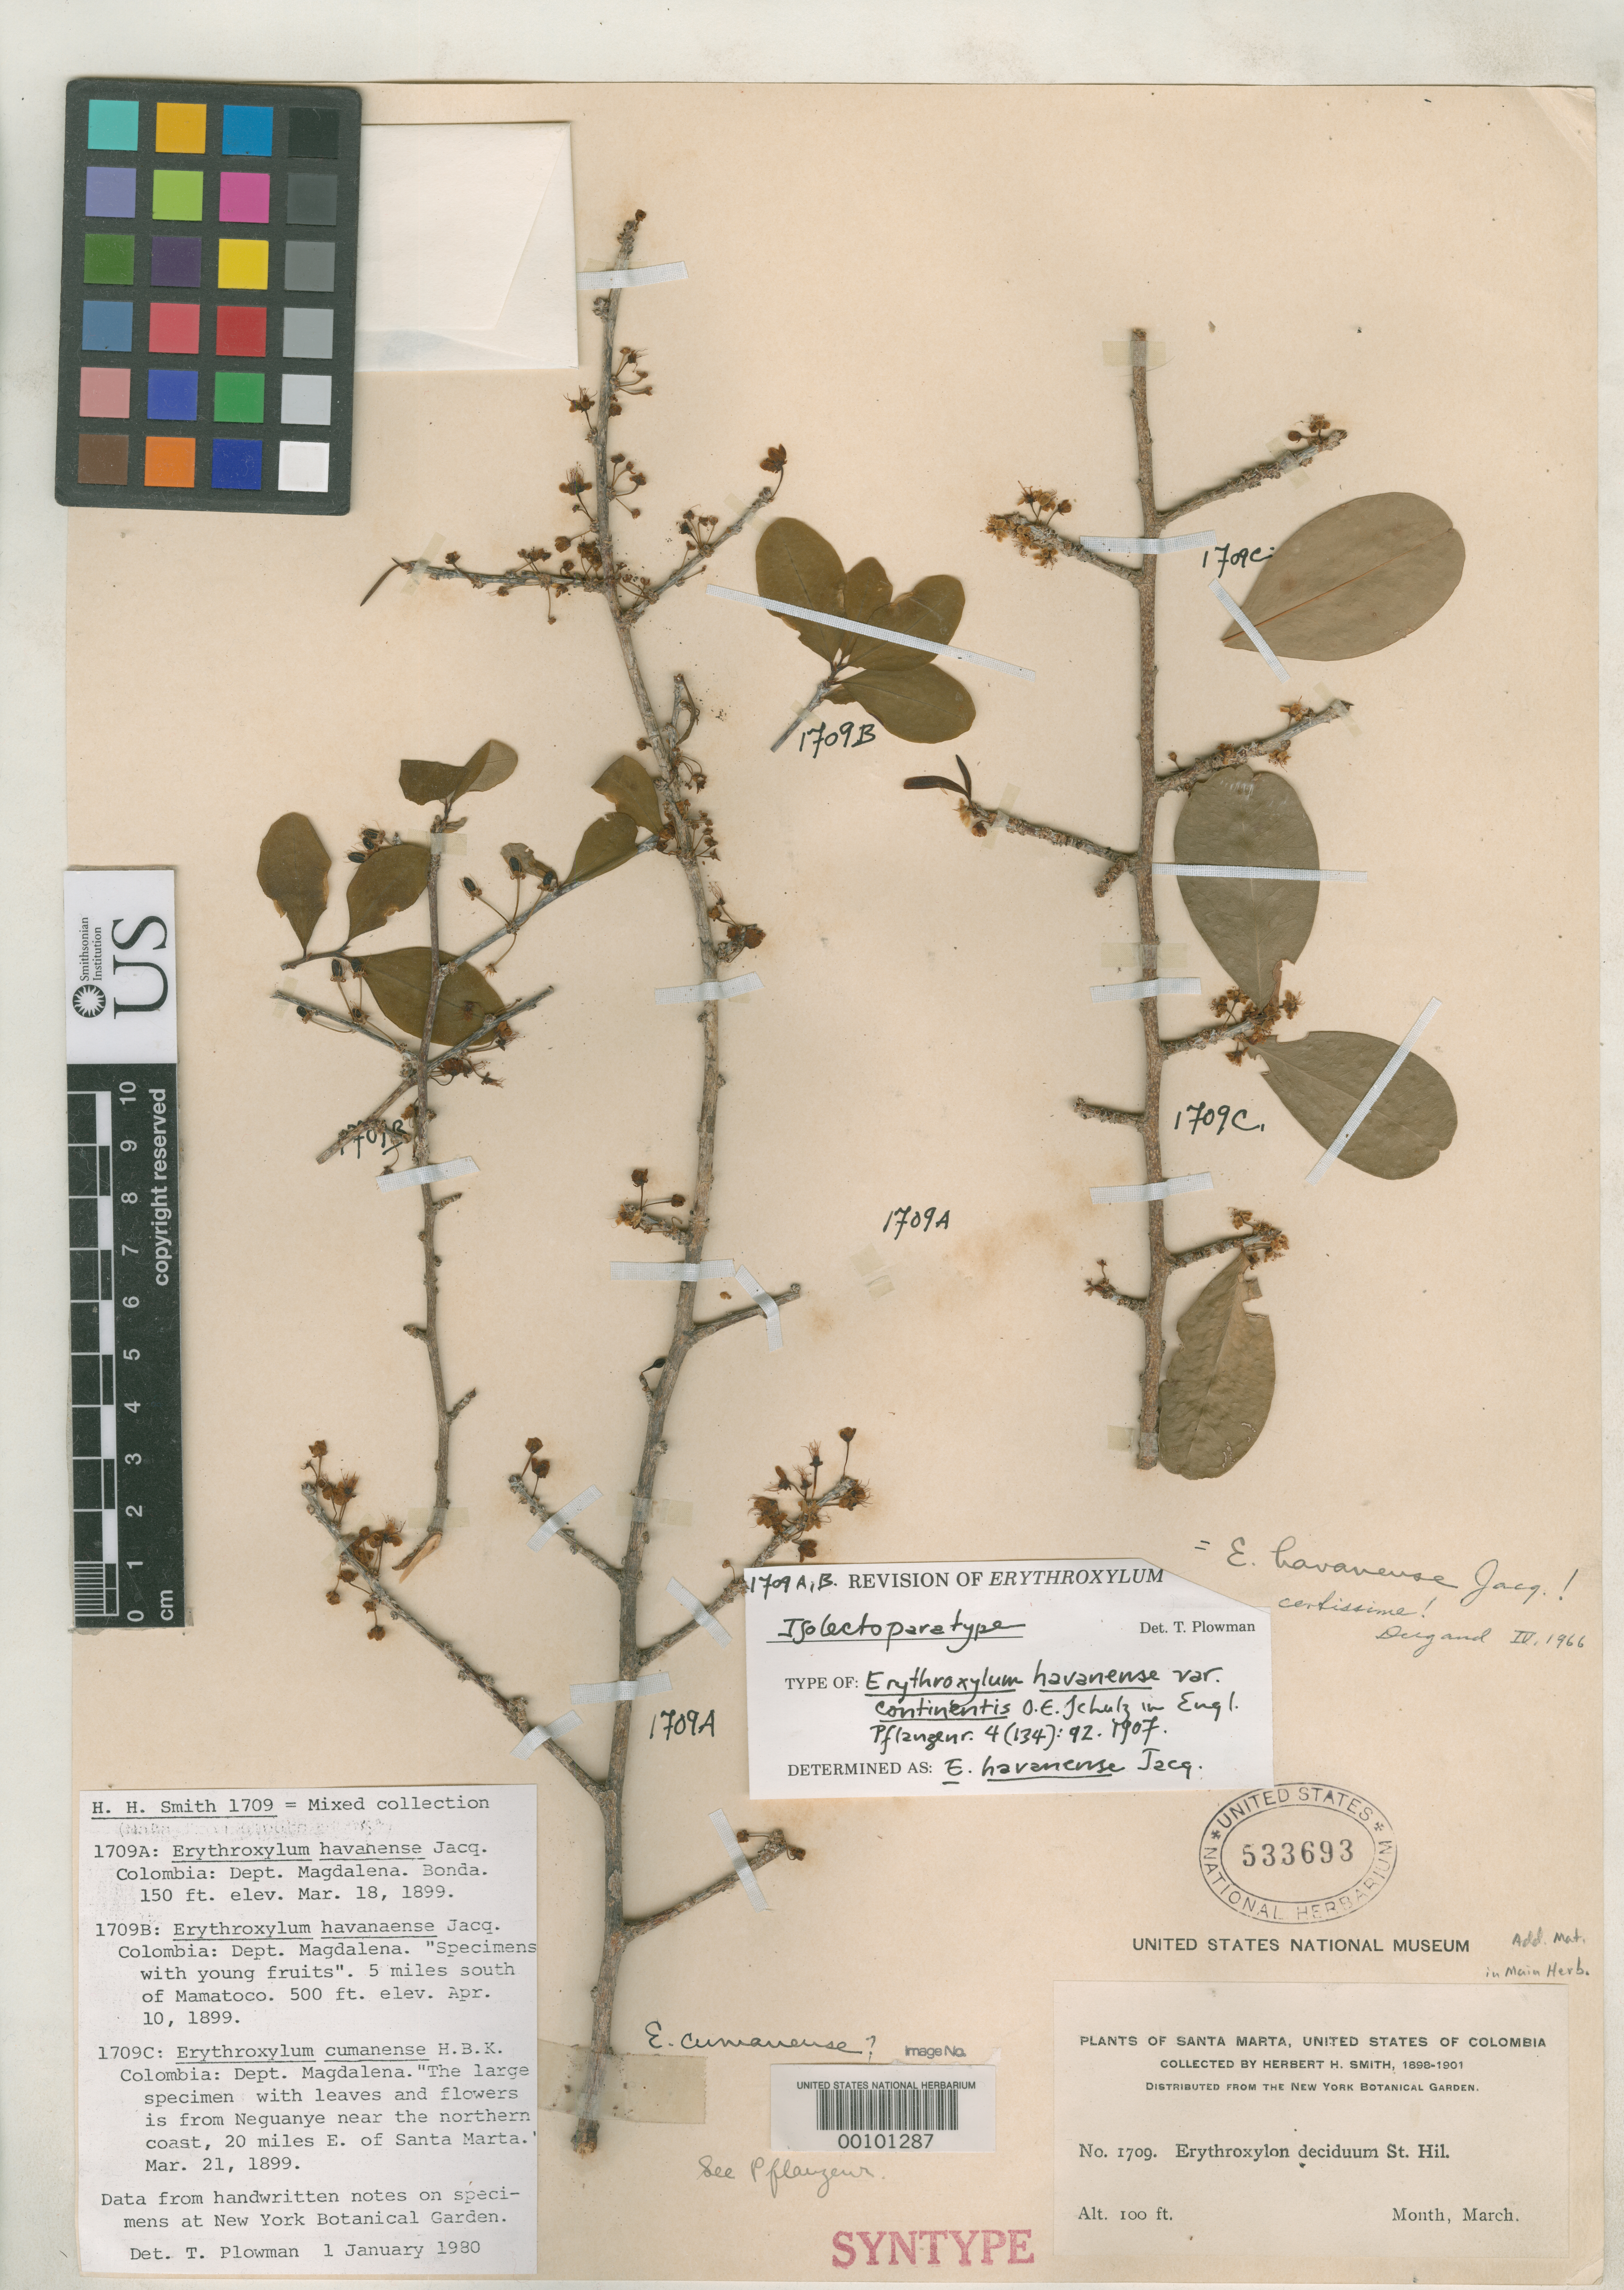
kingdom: Plantae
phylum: Tracheophyta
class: Magnoliopsida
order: Malpighiales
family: Erythroxylaceae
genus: Erythroxylum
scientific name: Erythroxylum havanense var. continentis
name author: O.E. Schulz in Engl.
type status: Syntype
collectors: Herbert H. Smith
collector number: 1709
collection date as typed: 1898 to -- --- 1901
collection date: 1898/1901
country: Colombia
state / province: Magdalena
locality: Santa Marta; alt. 100 ft.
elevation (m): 30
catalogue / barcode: US 533693